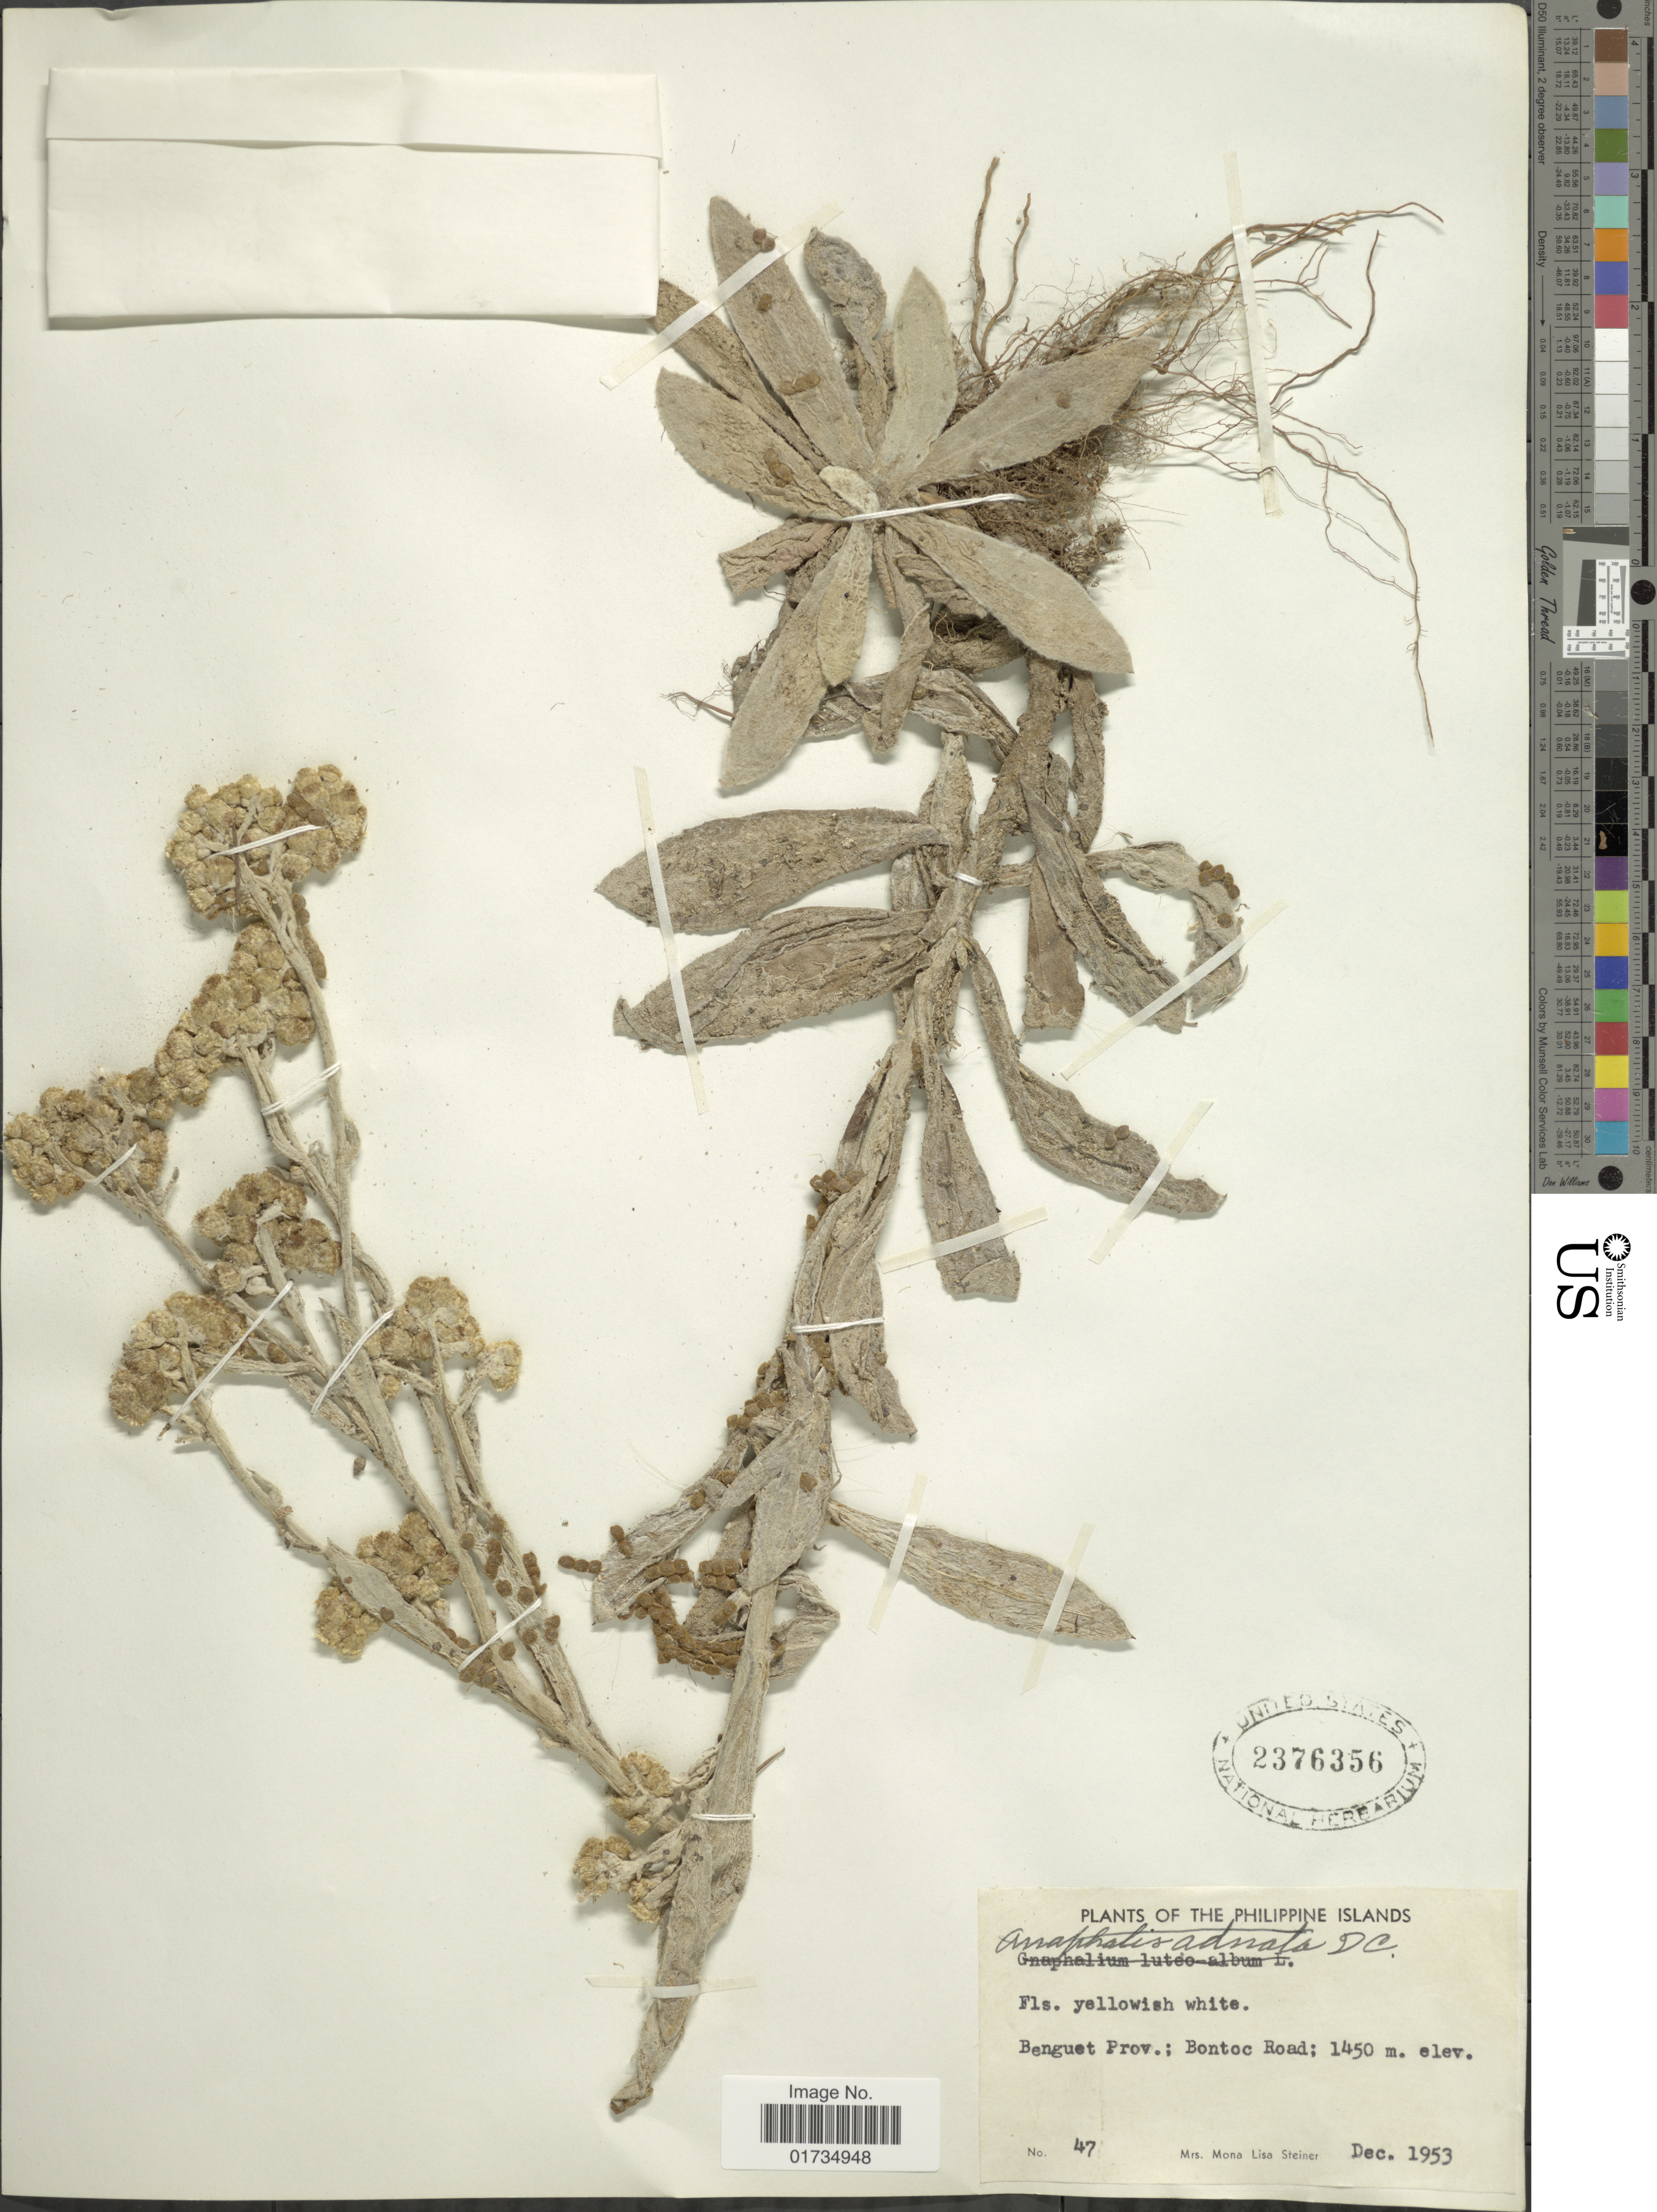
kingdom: Plantae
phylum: Tracheophyta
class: Magnoliopsida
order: Asterales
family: Asteraceae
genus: Anaphalis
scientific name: Anaphalis adnata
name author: DC.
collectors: M. Steiner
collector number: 47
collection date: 1953-12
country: Philippines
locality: The Philippine Islands. Benguet Prov.: Bontoc Road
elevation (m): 1450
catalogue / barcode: US 2376356